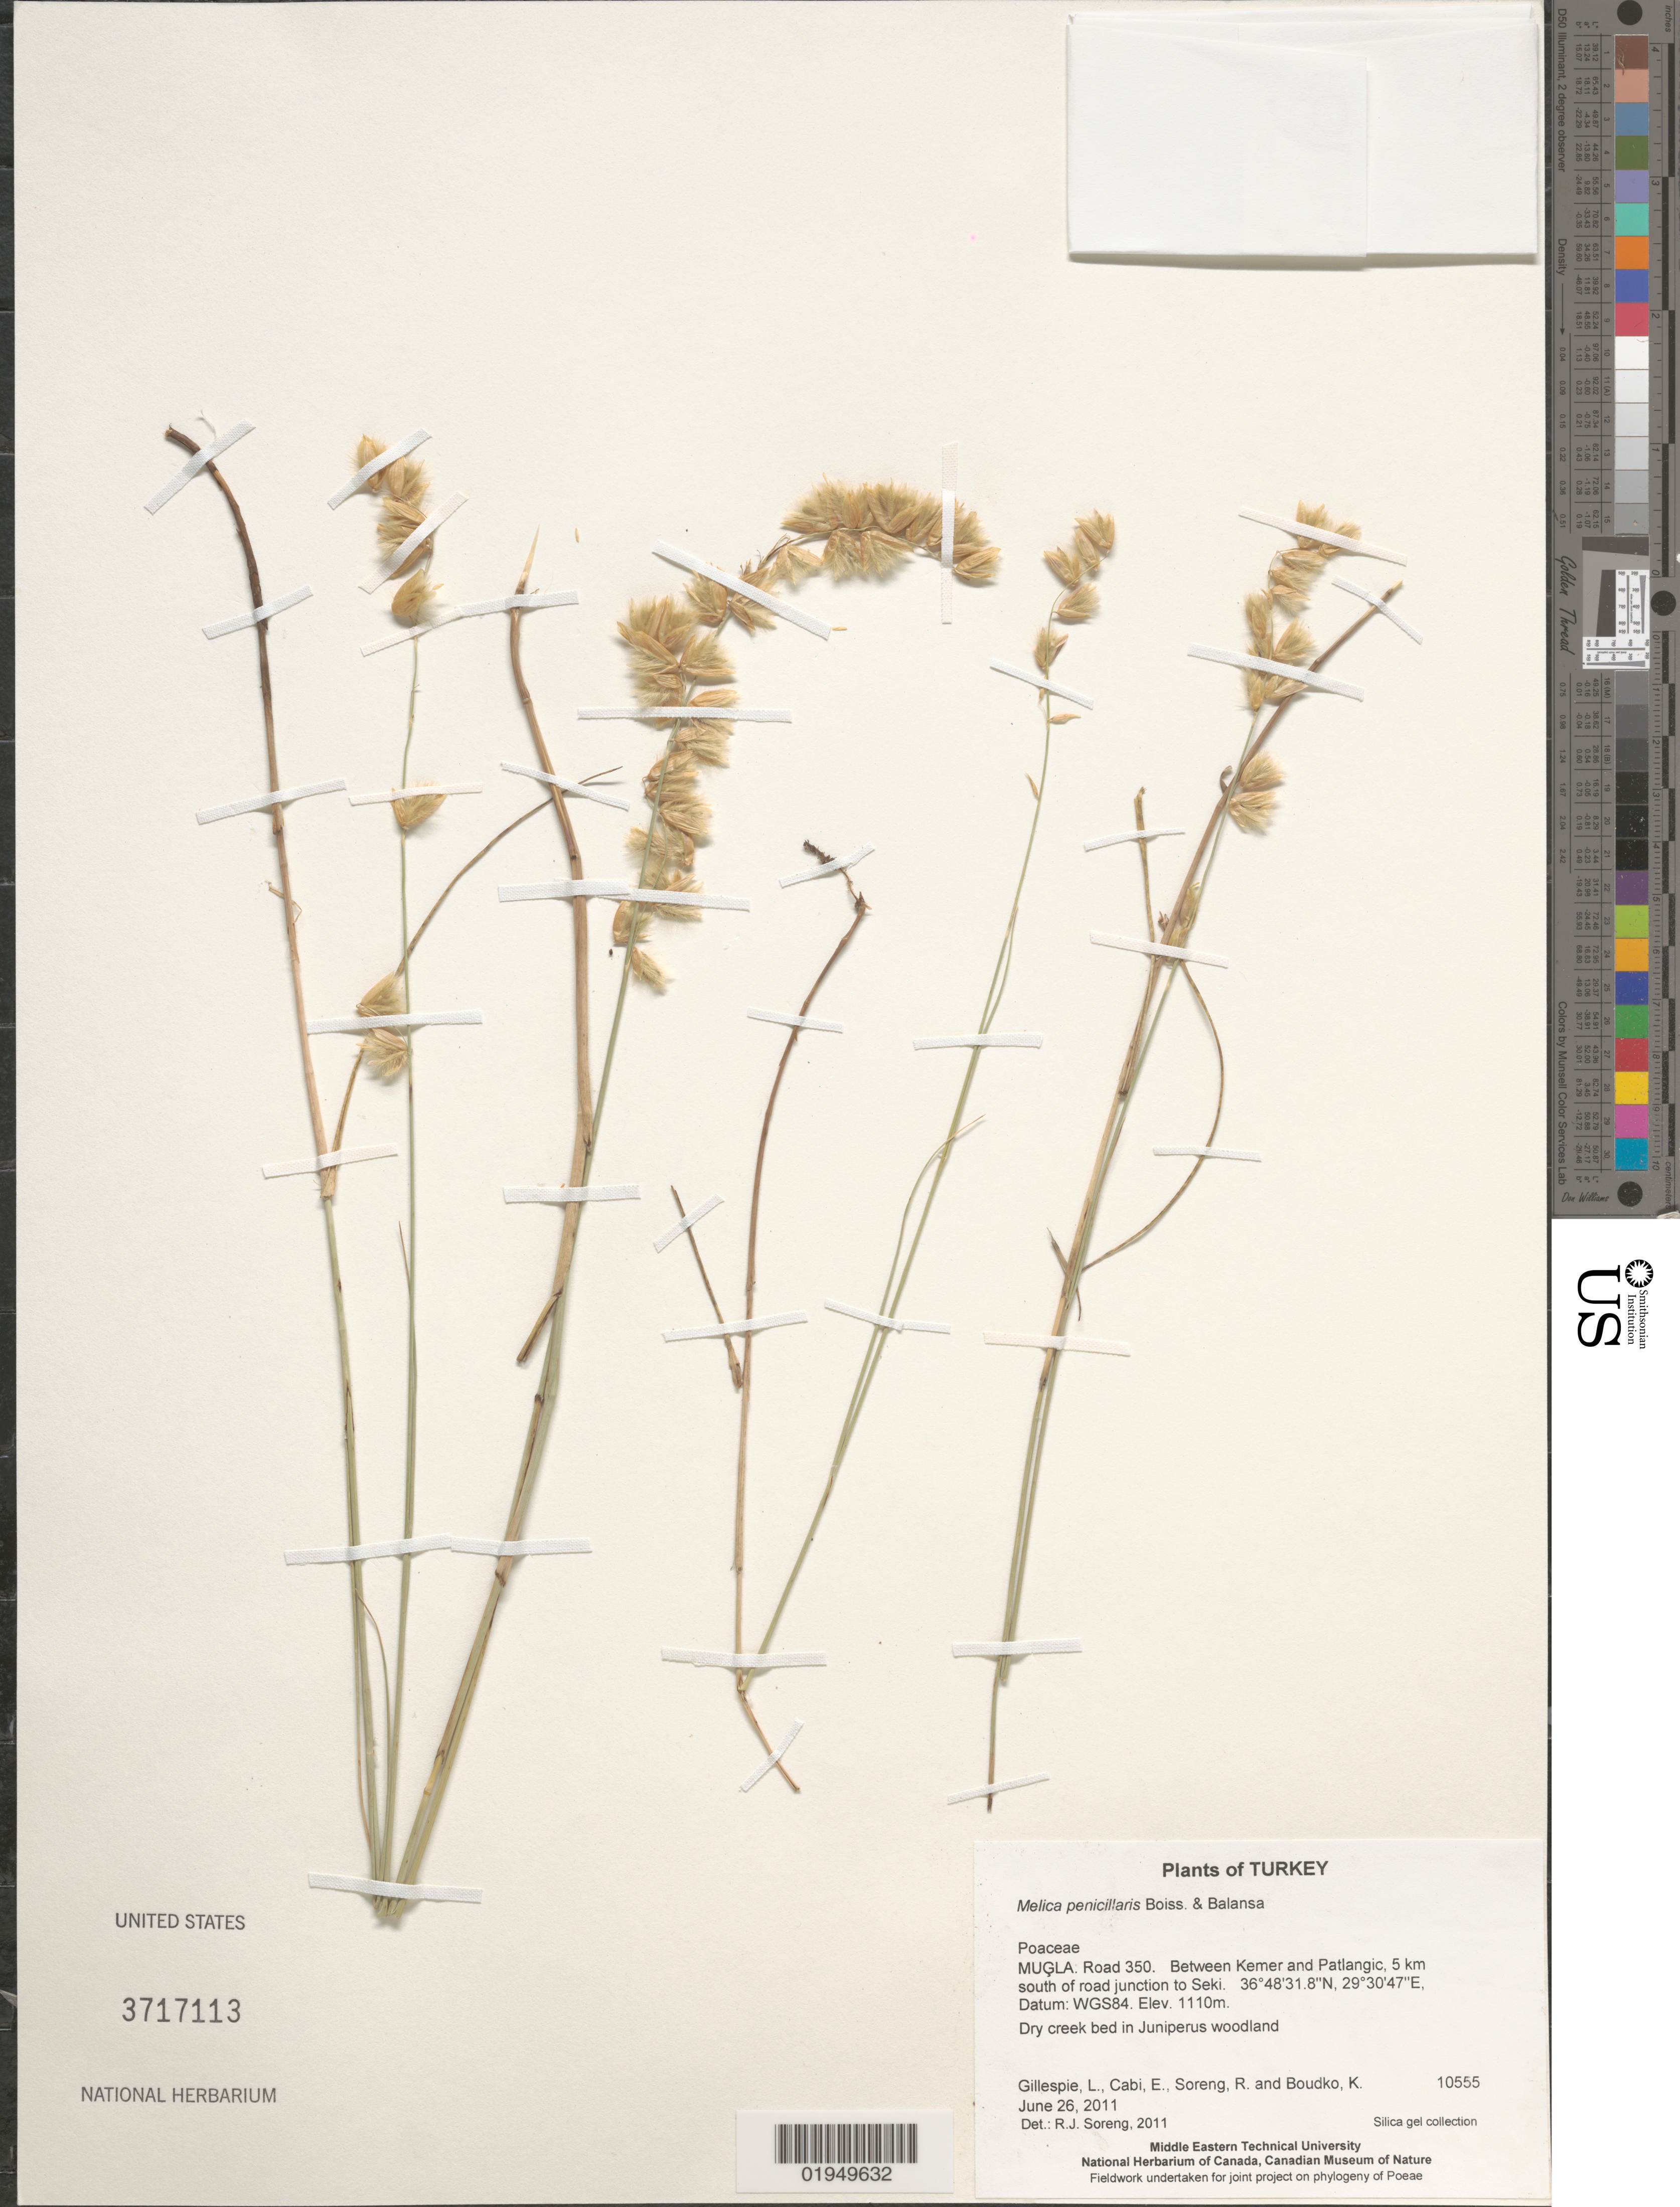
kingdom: Plantae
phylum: Tracheophyta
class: Liliopsida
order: Poales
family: Poaceae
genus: Melica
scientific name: Melica pennisularis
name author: Boiss. & Balansa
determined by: Soreng, Robert J., Research Associate (BOT), Smithsonian Institution - National Museum of Natural History (UNITED STATES)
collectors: L. J. Gillespie, E. Cabi, R. J. Soreng & K. Boudko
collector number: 10555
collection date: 2011-06-26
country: Turkey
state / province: Mugla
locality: Road 350. Between Kemer and Patlangic, 5 km south of road junction to Seki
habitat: Dry creek bed in Juniperus woodland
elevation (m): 1110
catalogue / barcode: US 3717113